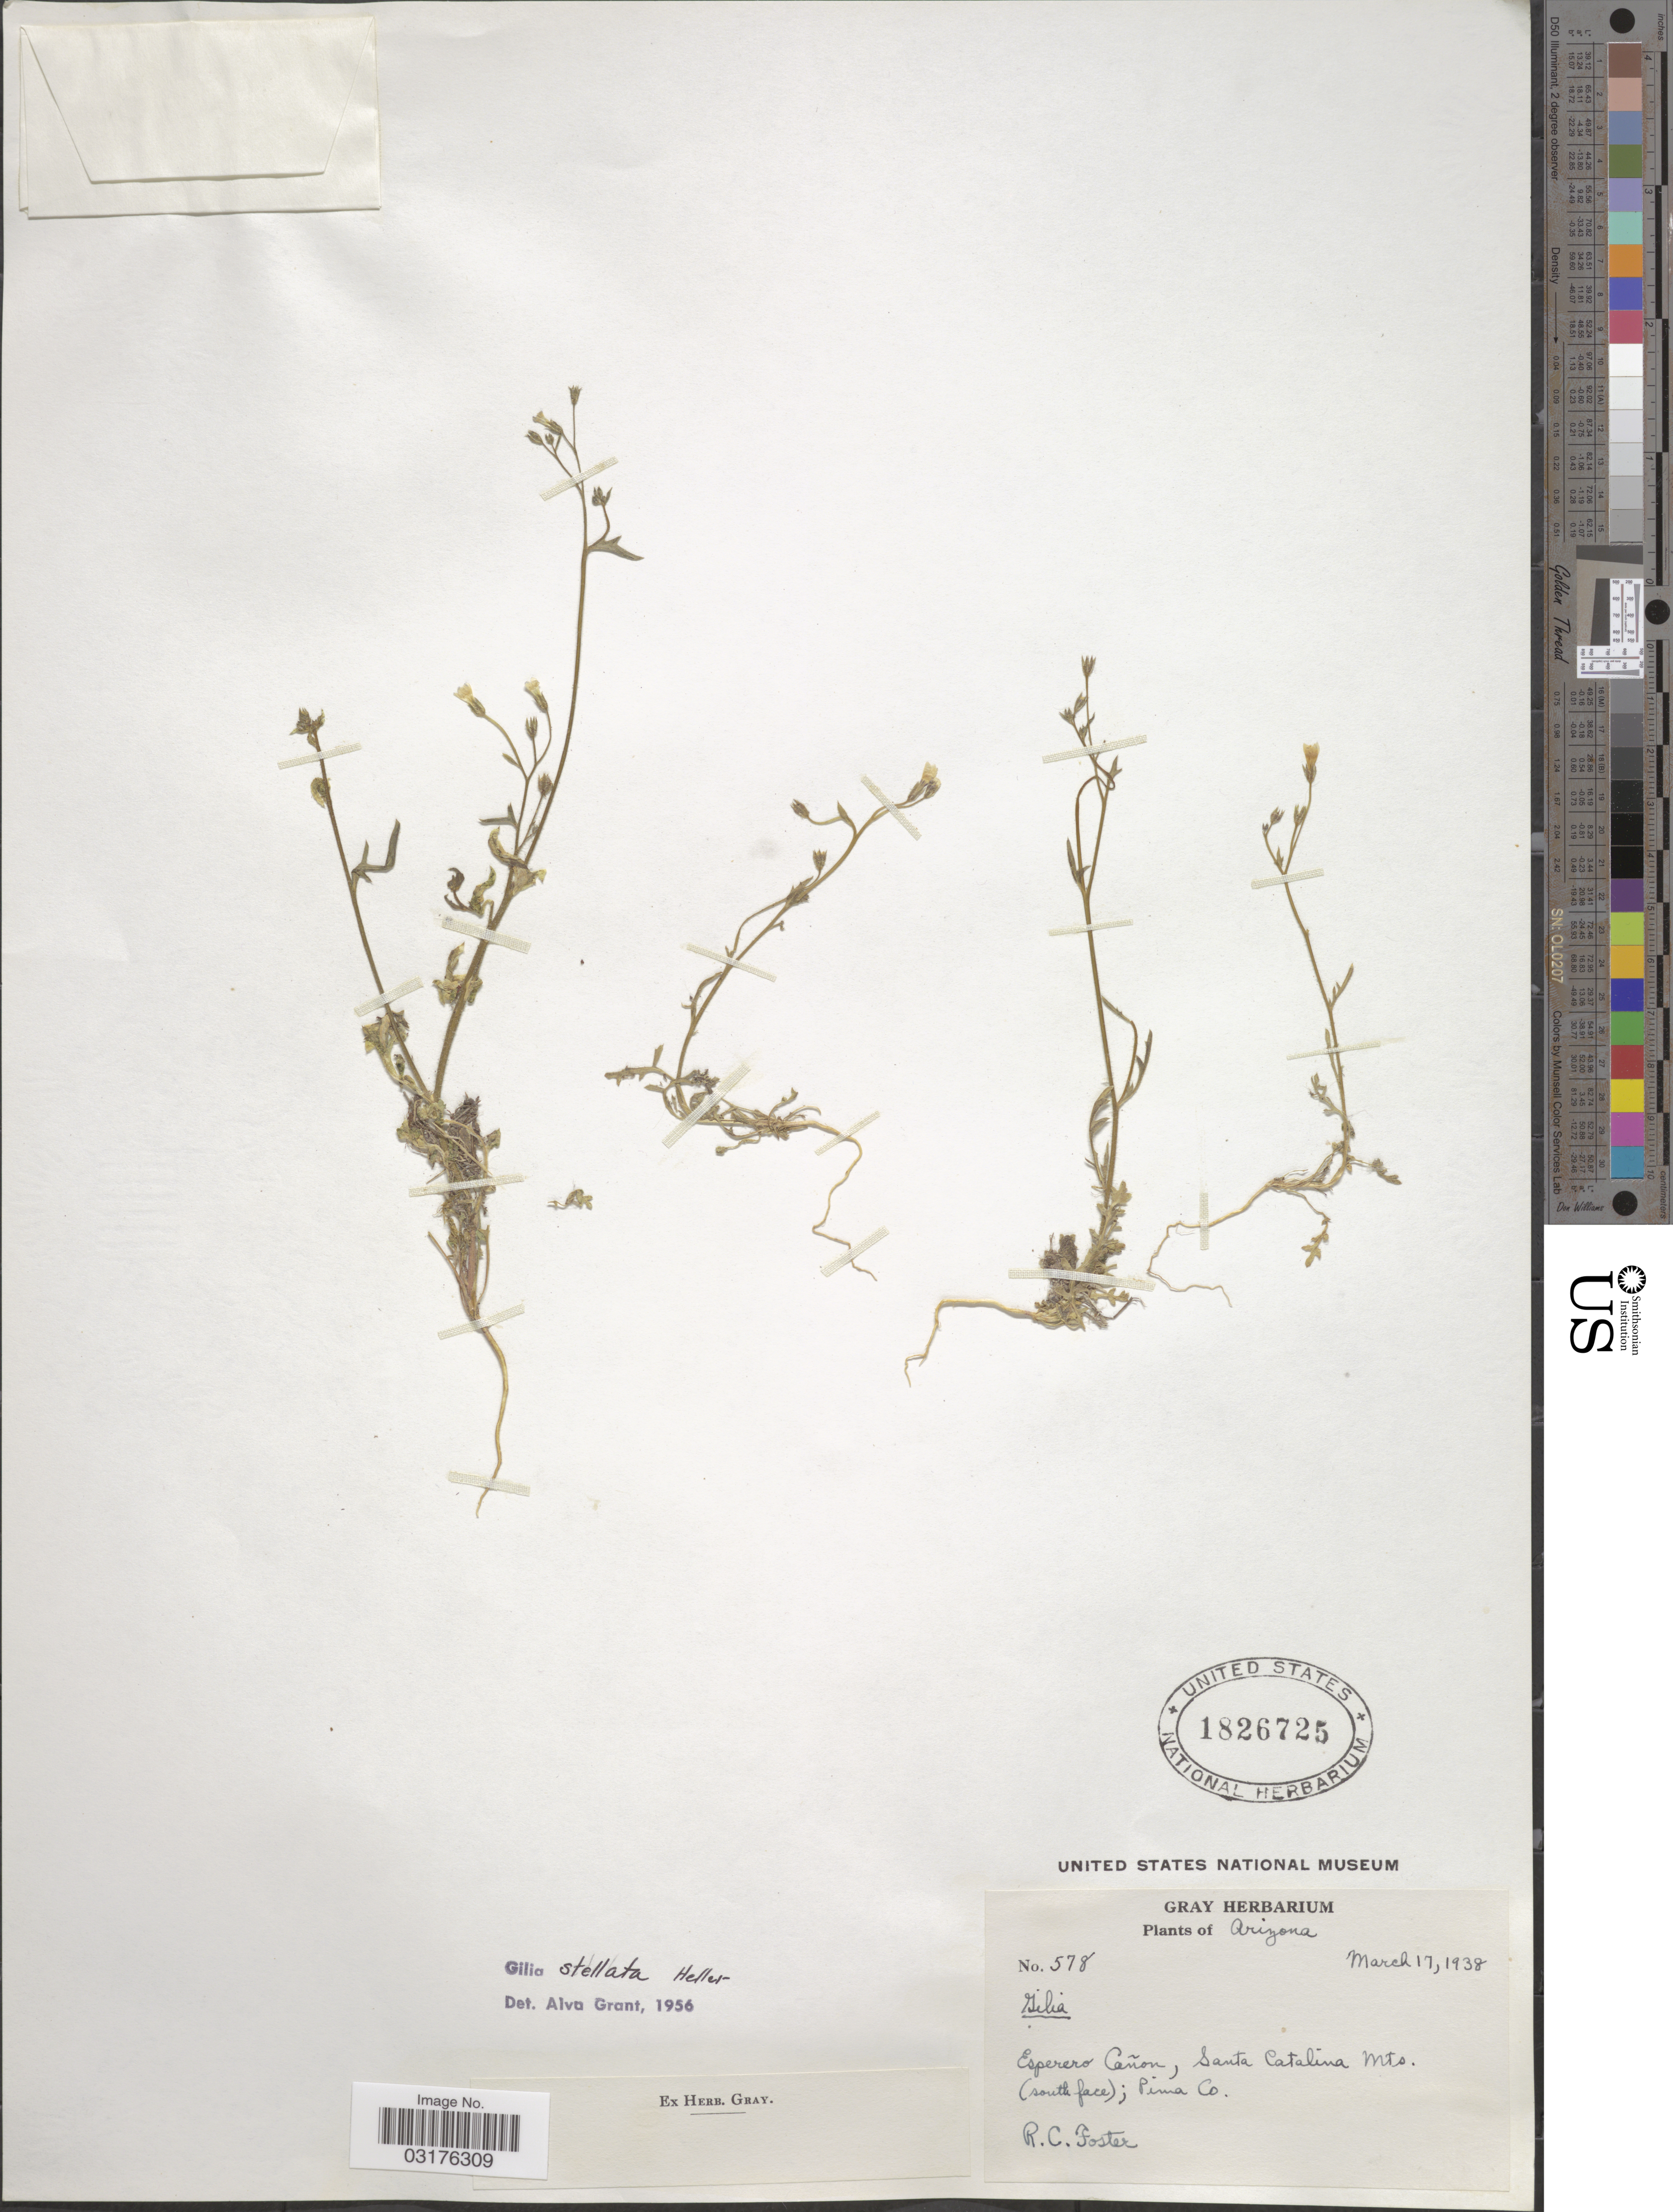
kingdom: Plantae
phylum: Tracheophyta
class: Magnoliopsida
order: Ericales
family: Polemoniaceae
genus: Gilia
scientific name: Gilia stellata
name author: A. Heller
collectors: R. C. Foster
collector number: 578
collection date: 1938-03-17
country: United States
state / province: Arizona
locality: Esperero Cañon, Santa Catalina Mts. (south face); Pima Co.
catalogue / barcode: US 1826725